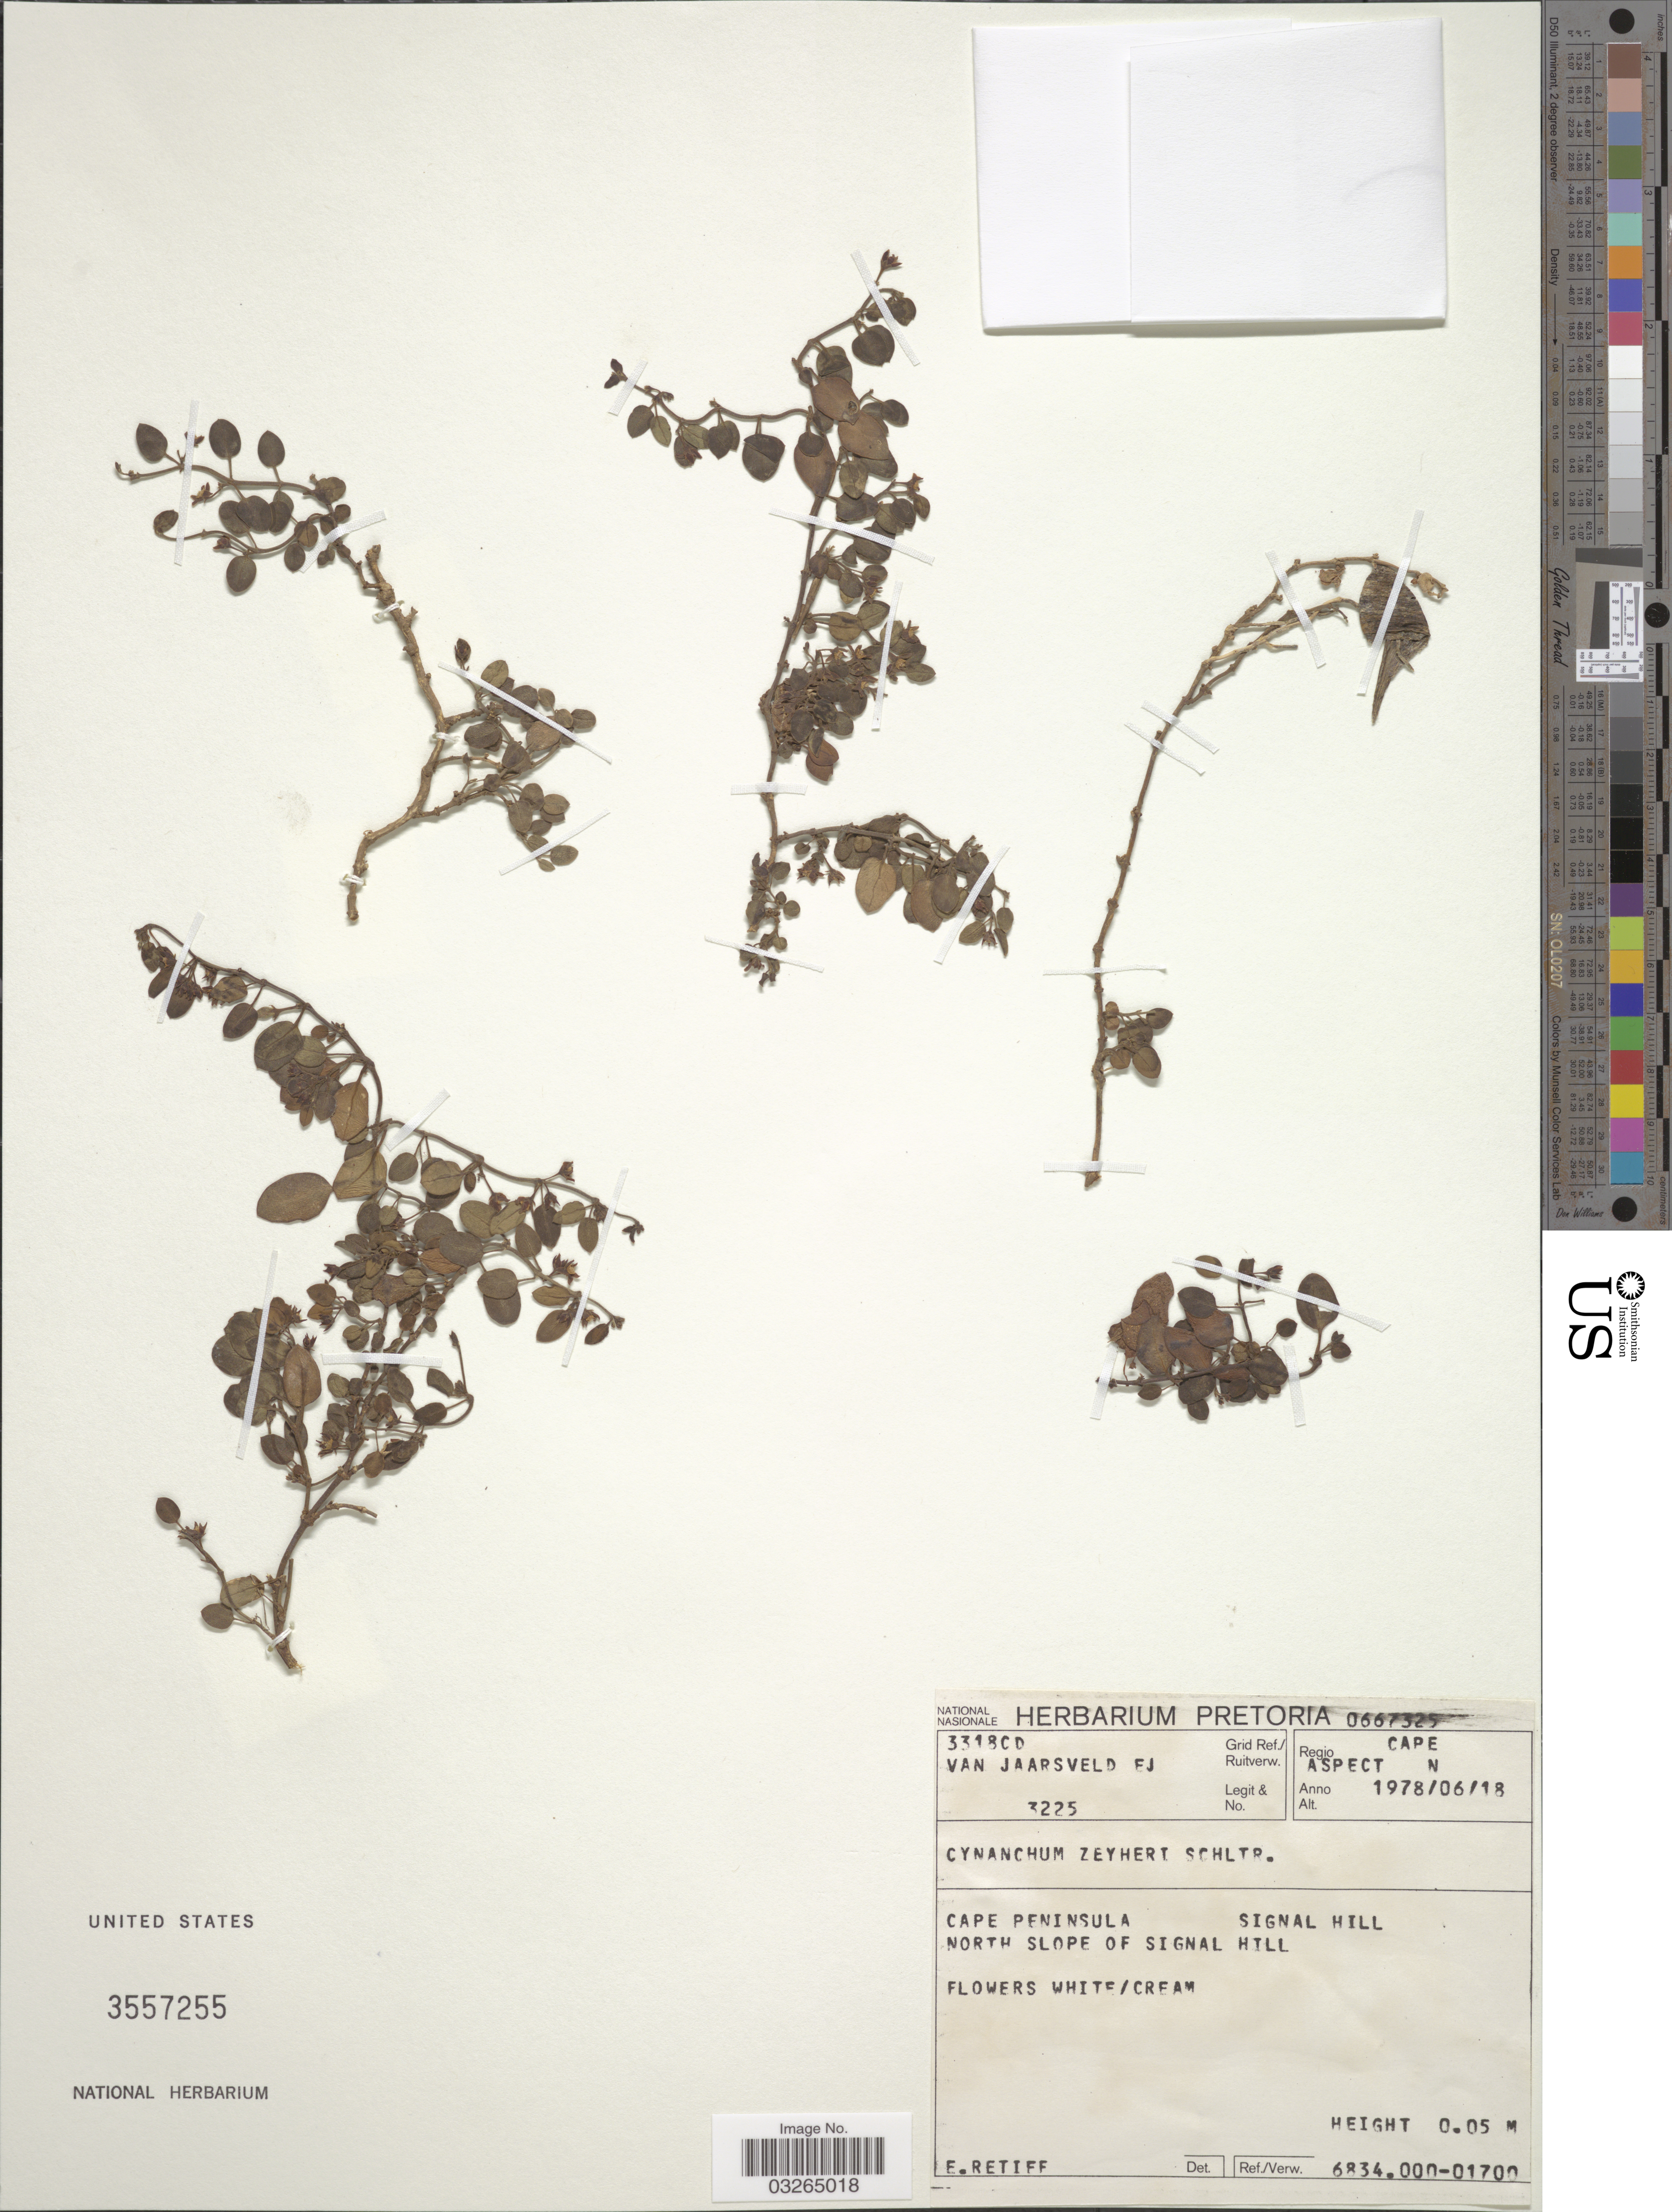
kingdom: Plantae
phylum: Tracheophyta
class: Magnoliopsida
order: Gentianales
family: Apocynaceae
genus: Cynanchum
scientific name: Cynanchum zeyheri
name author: Schltr.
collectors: E. van Jaarsveld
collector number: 3225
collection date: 1978-06-18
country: South Africa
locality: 3318CD Grid Ref./ Ruitverw. Regio Cape Aspect N. Cape Peninsula. Signal Hill north slope of Signal Hill.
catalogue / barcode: US 3557255